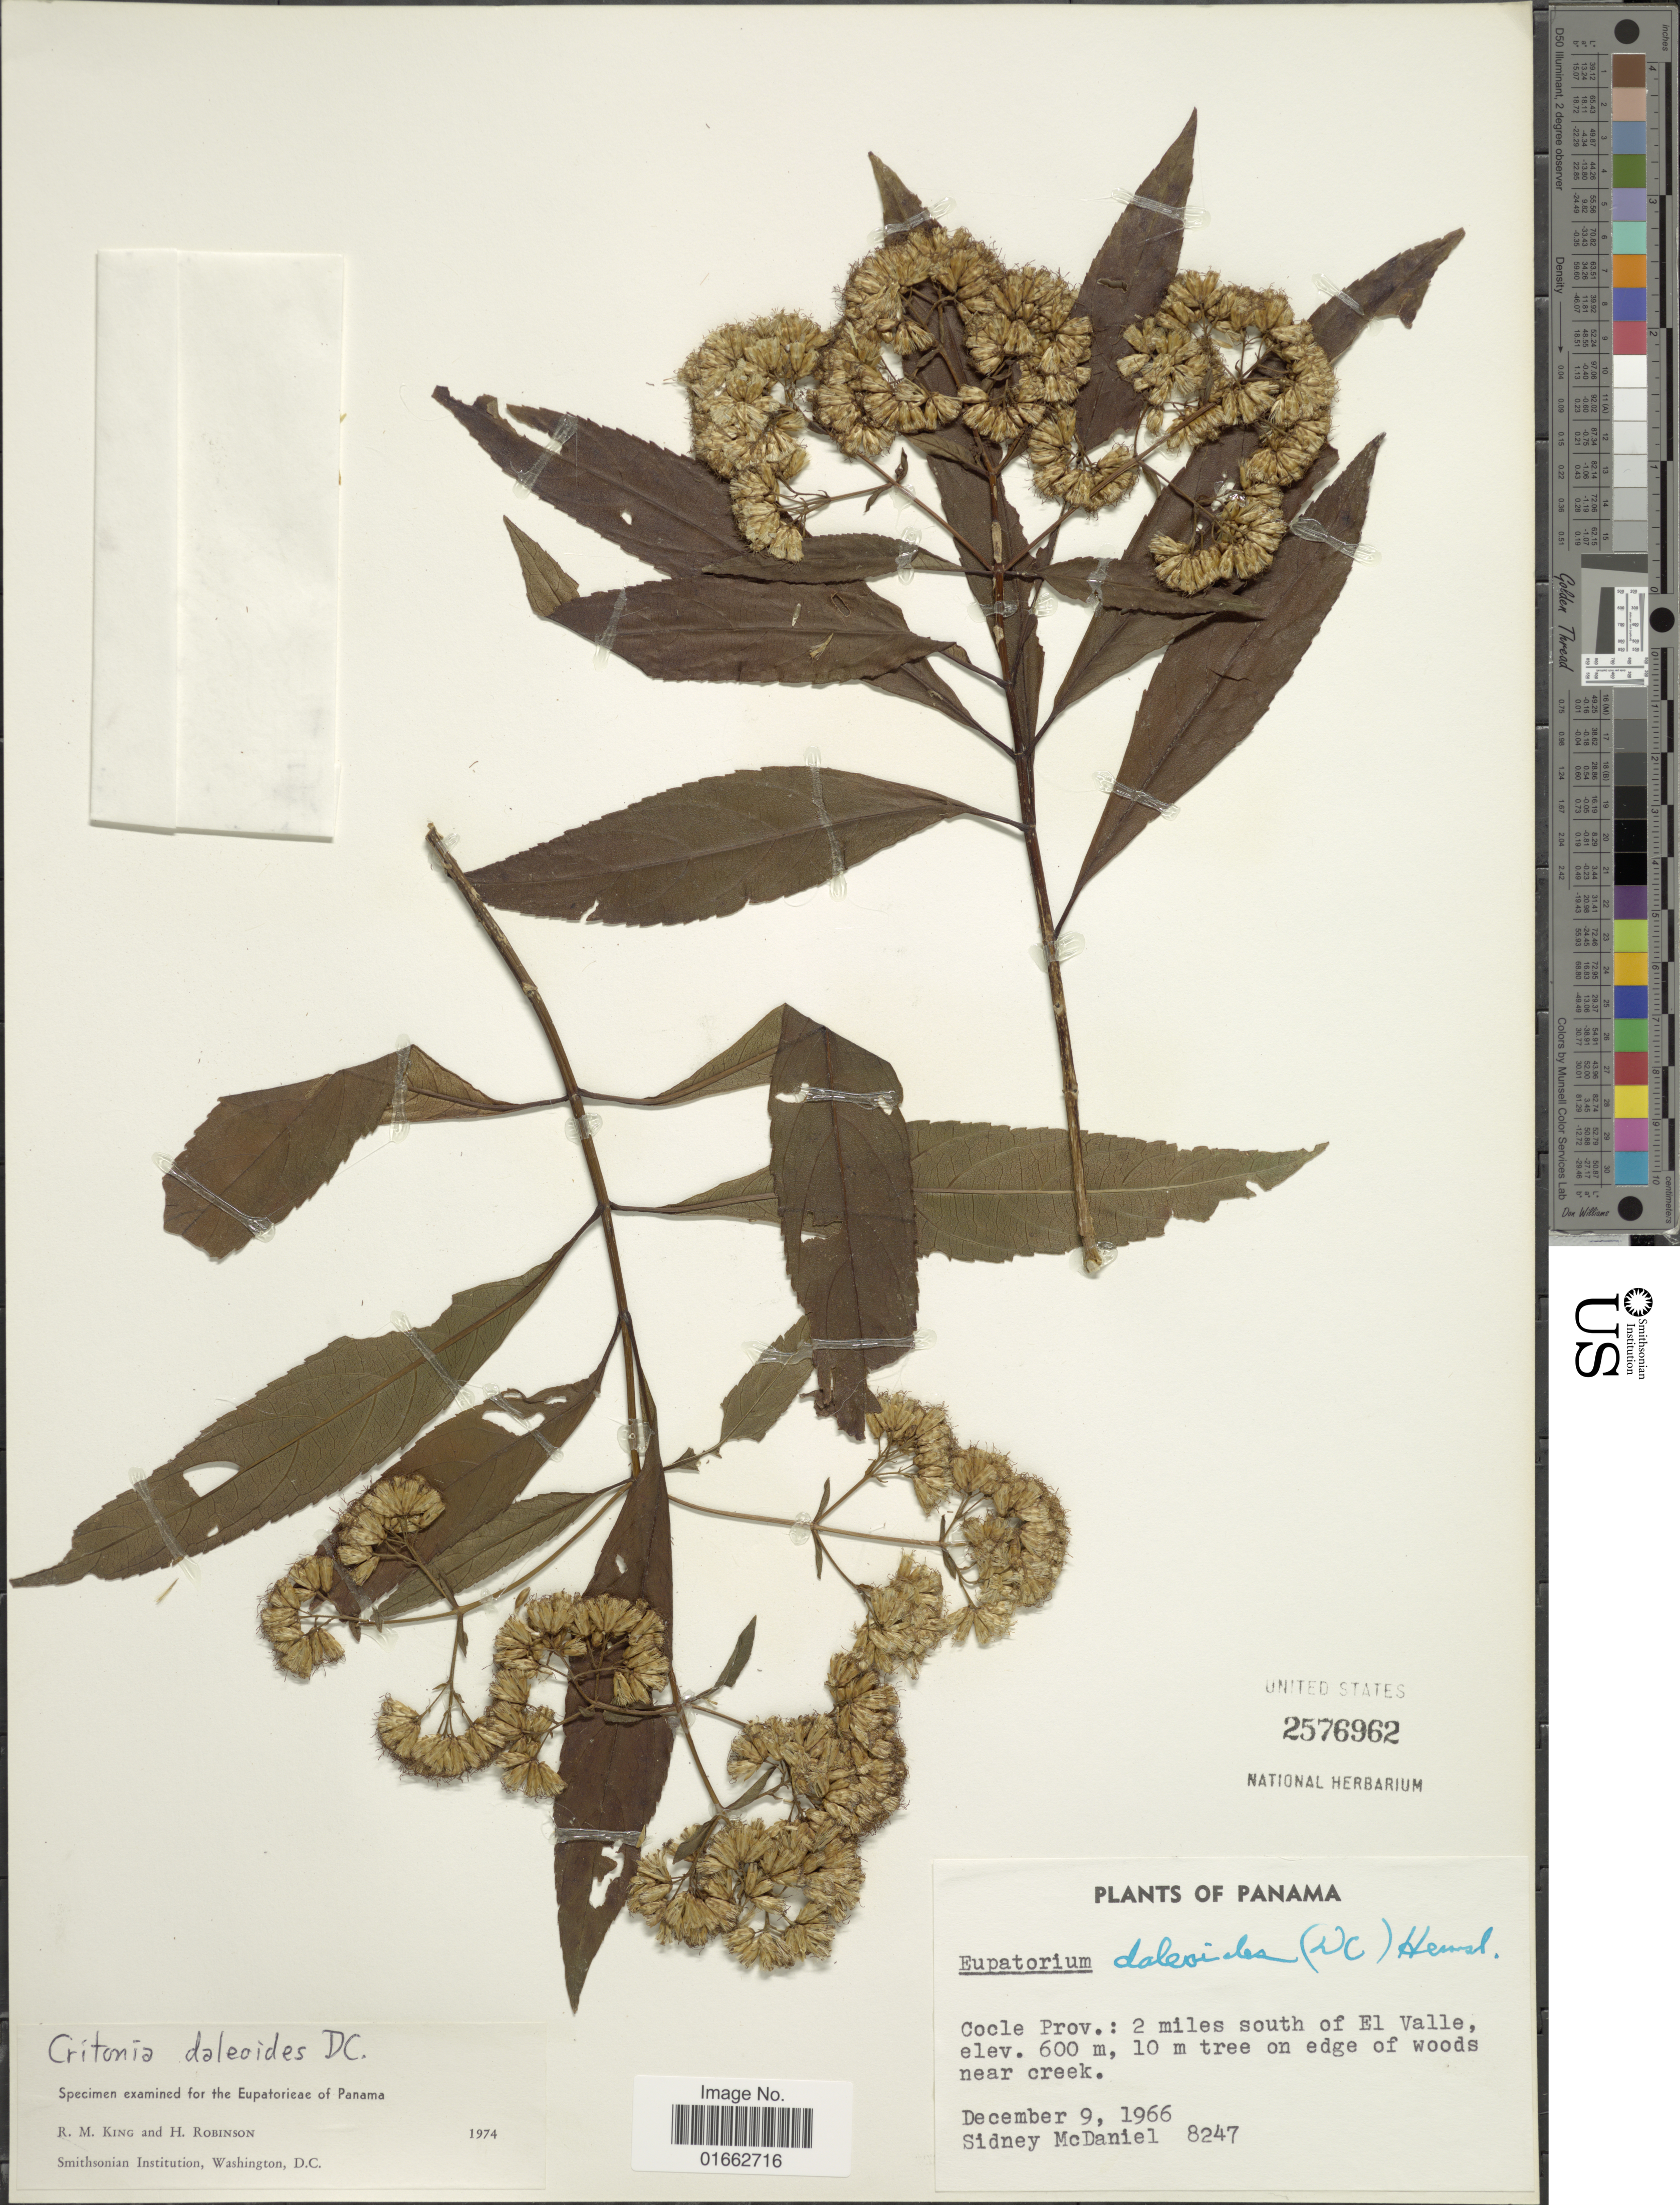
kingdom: Plantae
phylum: Tracheophyta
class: Magnoliopsida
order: Asterales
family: Asteraceae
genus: Critonia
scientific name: Critonia daleoides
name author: DC.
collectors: S. McDaniel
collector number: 8247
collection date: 1966-12-09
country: Panama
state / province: Coclé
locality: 2 miles south of El Valle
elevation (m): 600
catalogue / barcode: US 2576962